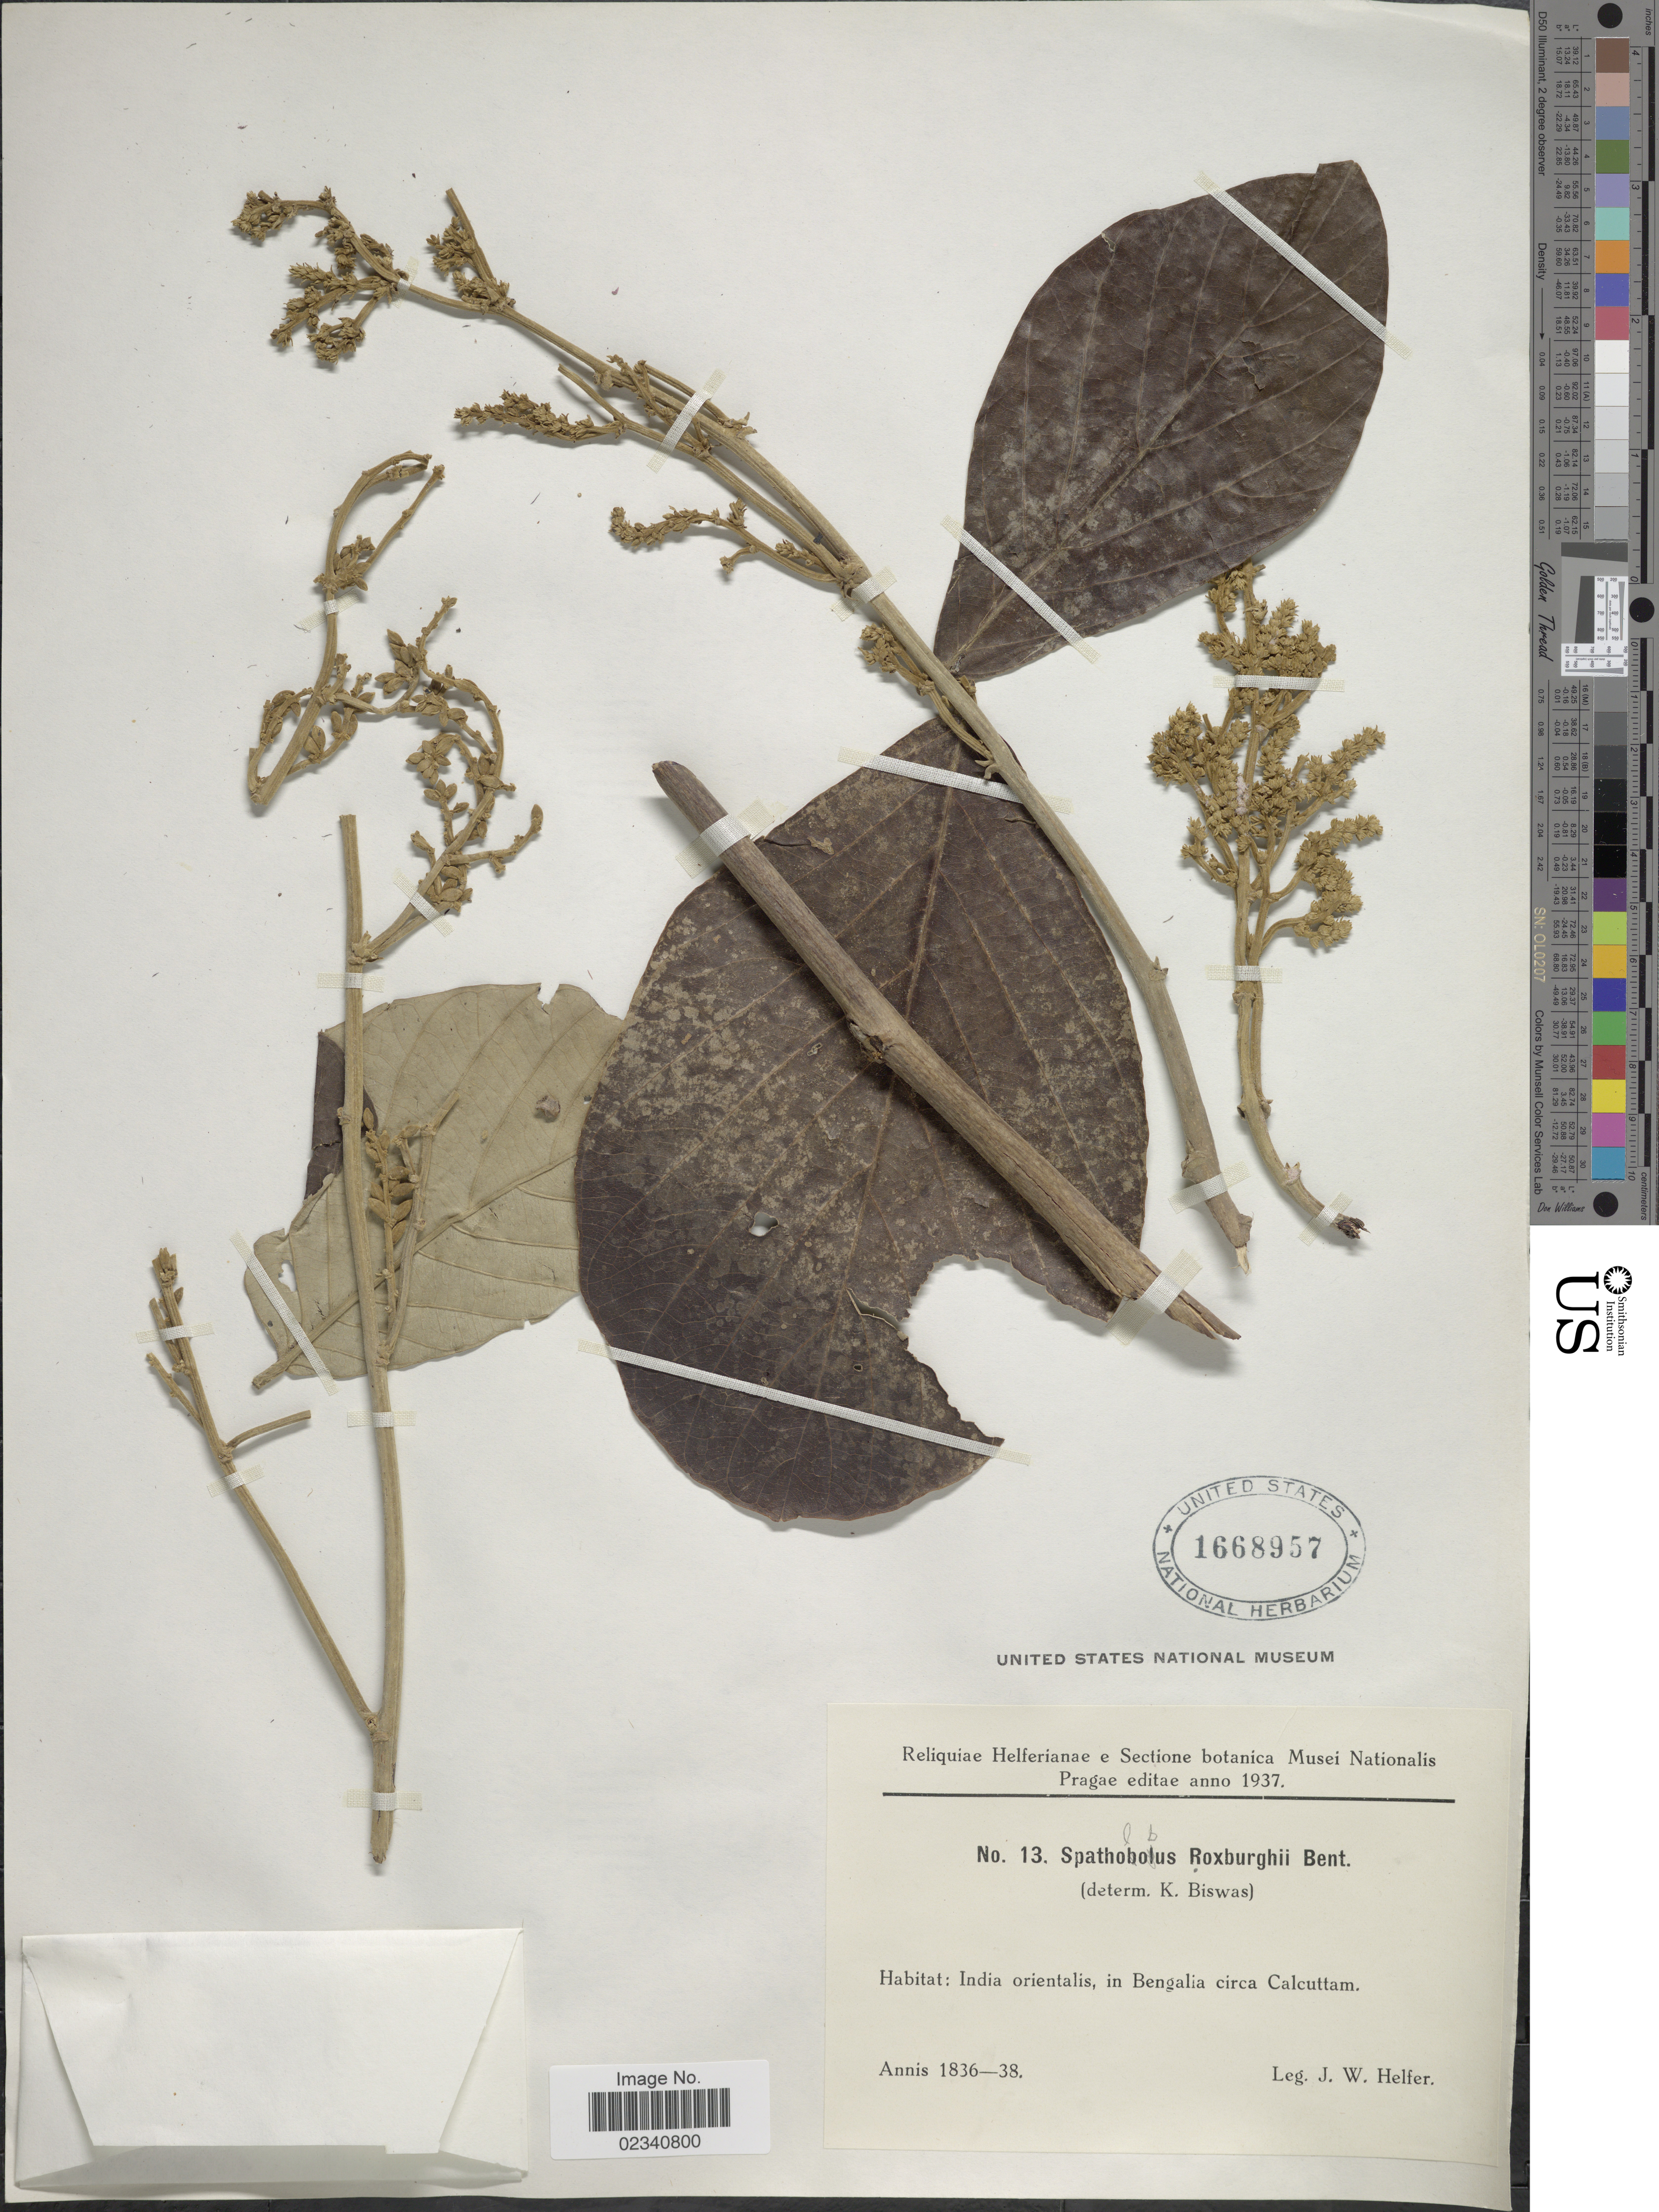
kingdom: Plantae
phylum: Tracheophyta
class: Magnoliopsida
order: Fabales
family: Fabaceae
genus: Spatholobus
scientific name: Spatholobus parviflorus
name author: (Roxb. ex G. Don) Kuntze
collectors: J. W. Helfer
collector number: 13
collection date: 1836/1838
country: India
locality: India orientalis, in Bengalia circa Calcuttam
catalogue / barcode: US 1668957